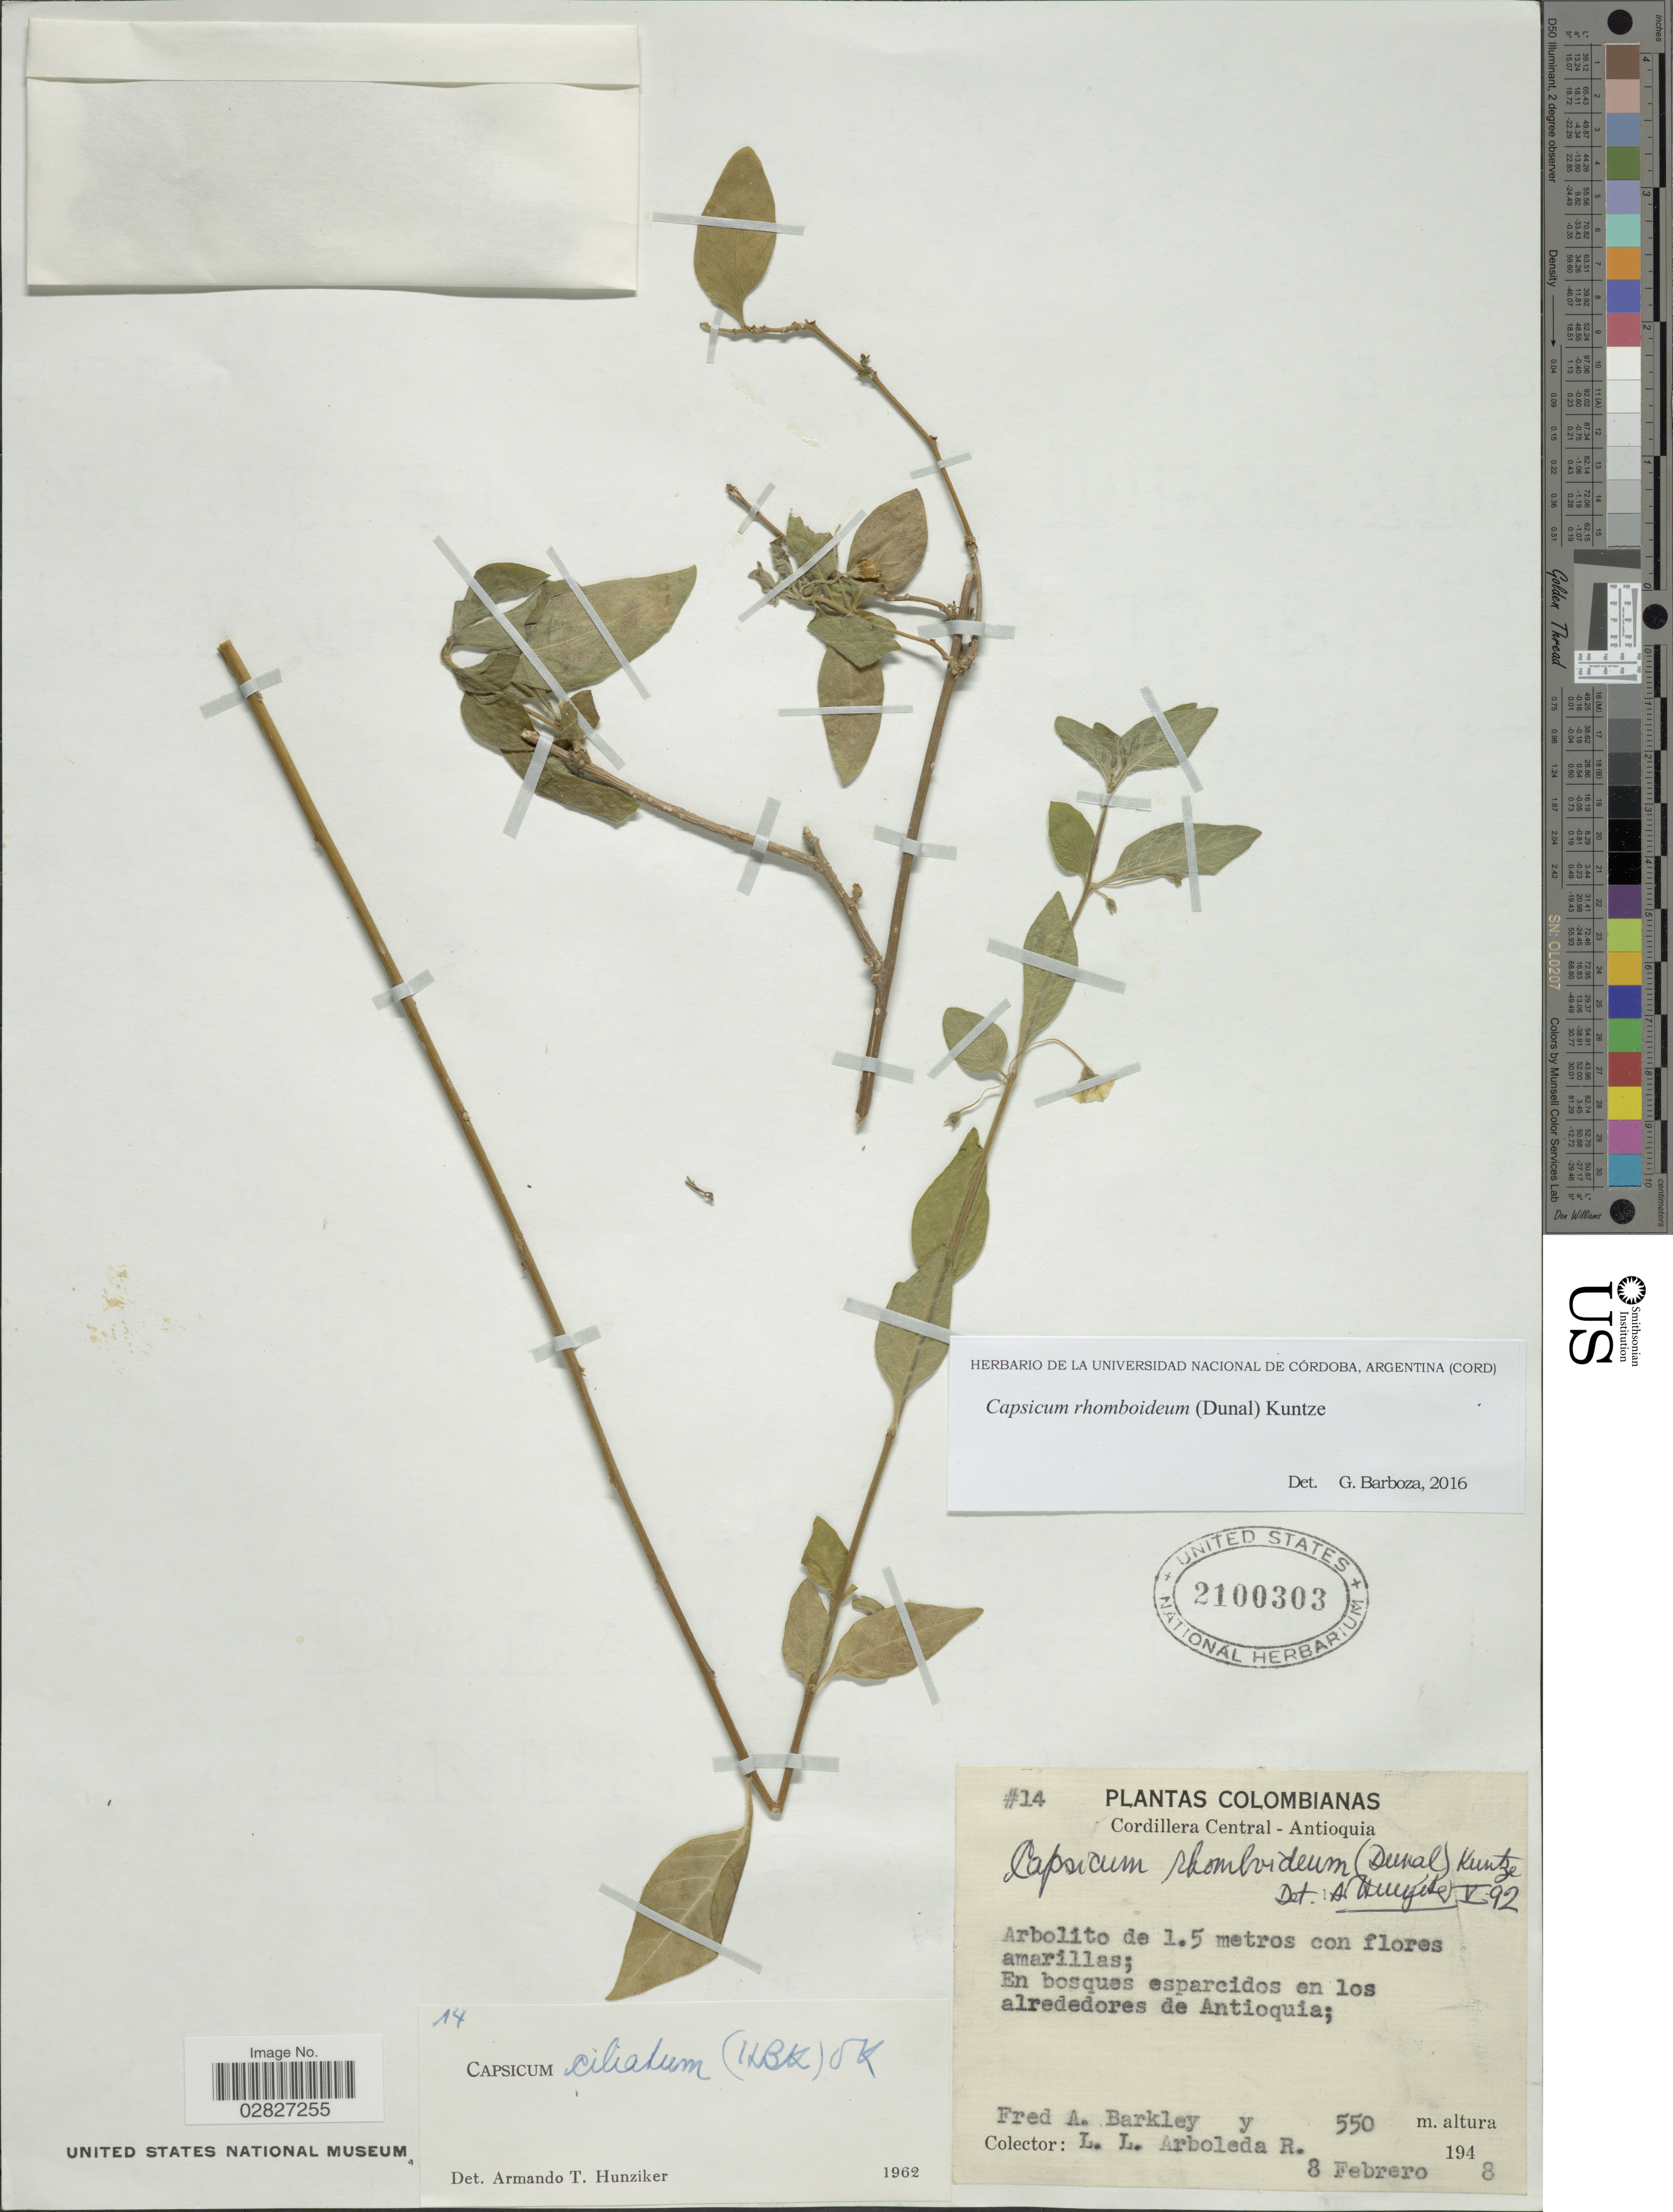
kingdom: Plantae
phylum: Tracheophyta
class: Magnoliopsida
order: Solanales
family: Solanaceae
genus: Capsicum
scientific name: Capsicum rhomboideum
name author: (Humb. & Bonpl. ex Dunal) Kuntze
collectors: F. A. Barkley & L. Arboleda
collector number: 14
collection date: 1948-02-08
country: Colombia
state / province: Antioquia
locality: Cordillera Central - Antioquia. En bosques esparcidos en los alrededores de Antioquia.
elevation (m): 550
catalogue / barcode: US 2100303